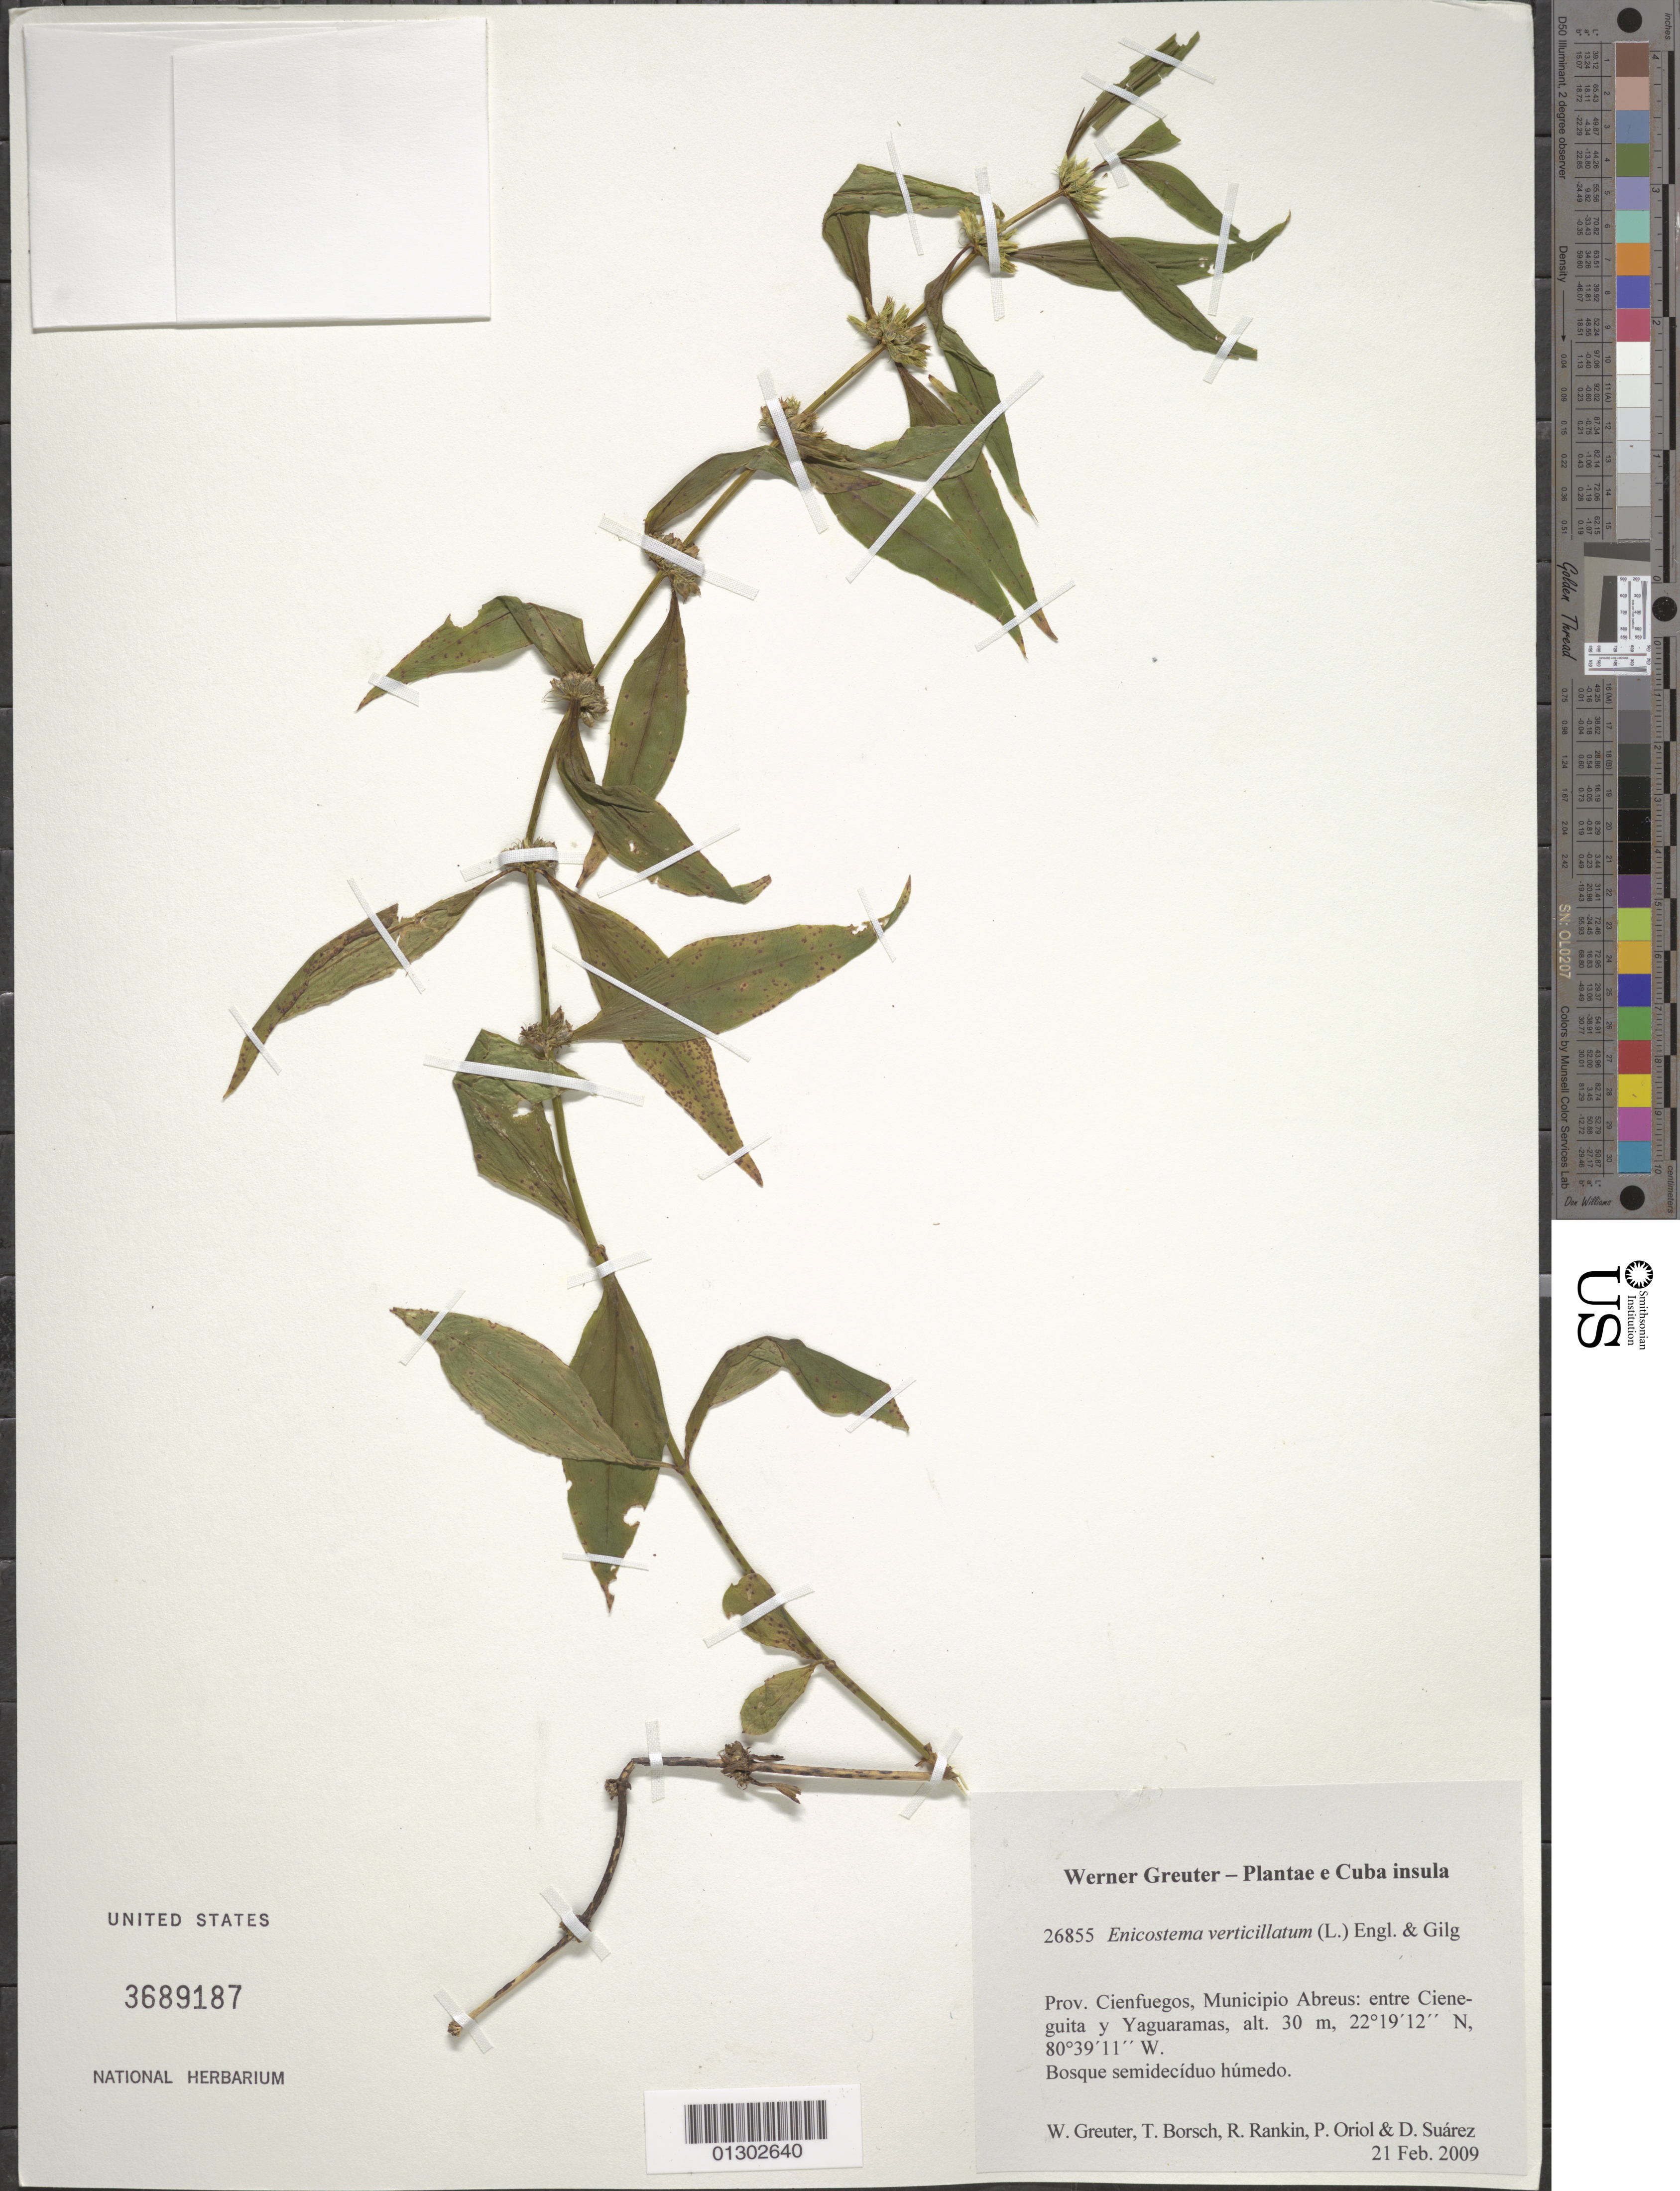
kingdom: Plantae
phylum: Tracheophyta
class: Magnoliopsida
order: Gentianales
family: Gentianaceae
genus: Enicostema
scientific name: Enicostema verticillatum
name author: (L.) Engl.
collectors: W. R. Greuter, T. Borsch, R. Rankin Rodriguez, P. Oriol & D. Suárez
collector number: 26855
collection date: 2009-02-21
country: Cuba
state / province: Cienfuegos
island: Cuba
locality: Municipio Abreus: entre Cieneguita y Yaguaramas.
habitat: Bosque semidecíduo húmedo.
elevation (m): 30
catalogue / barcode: US 3689187